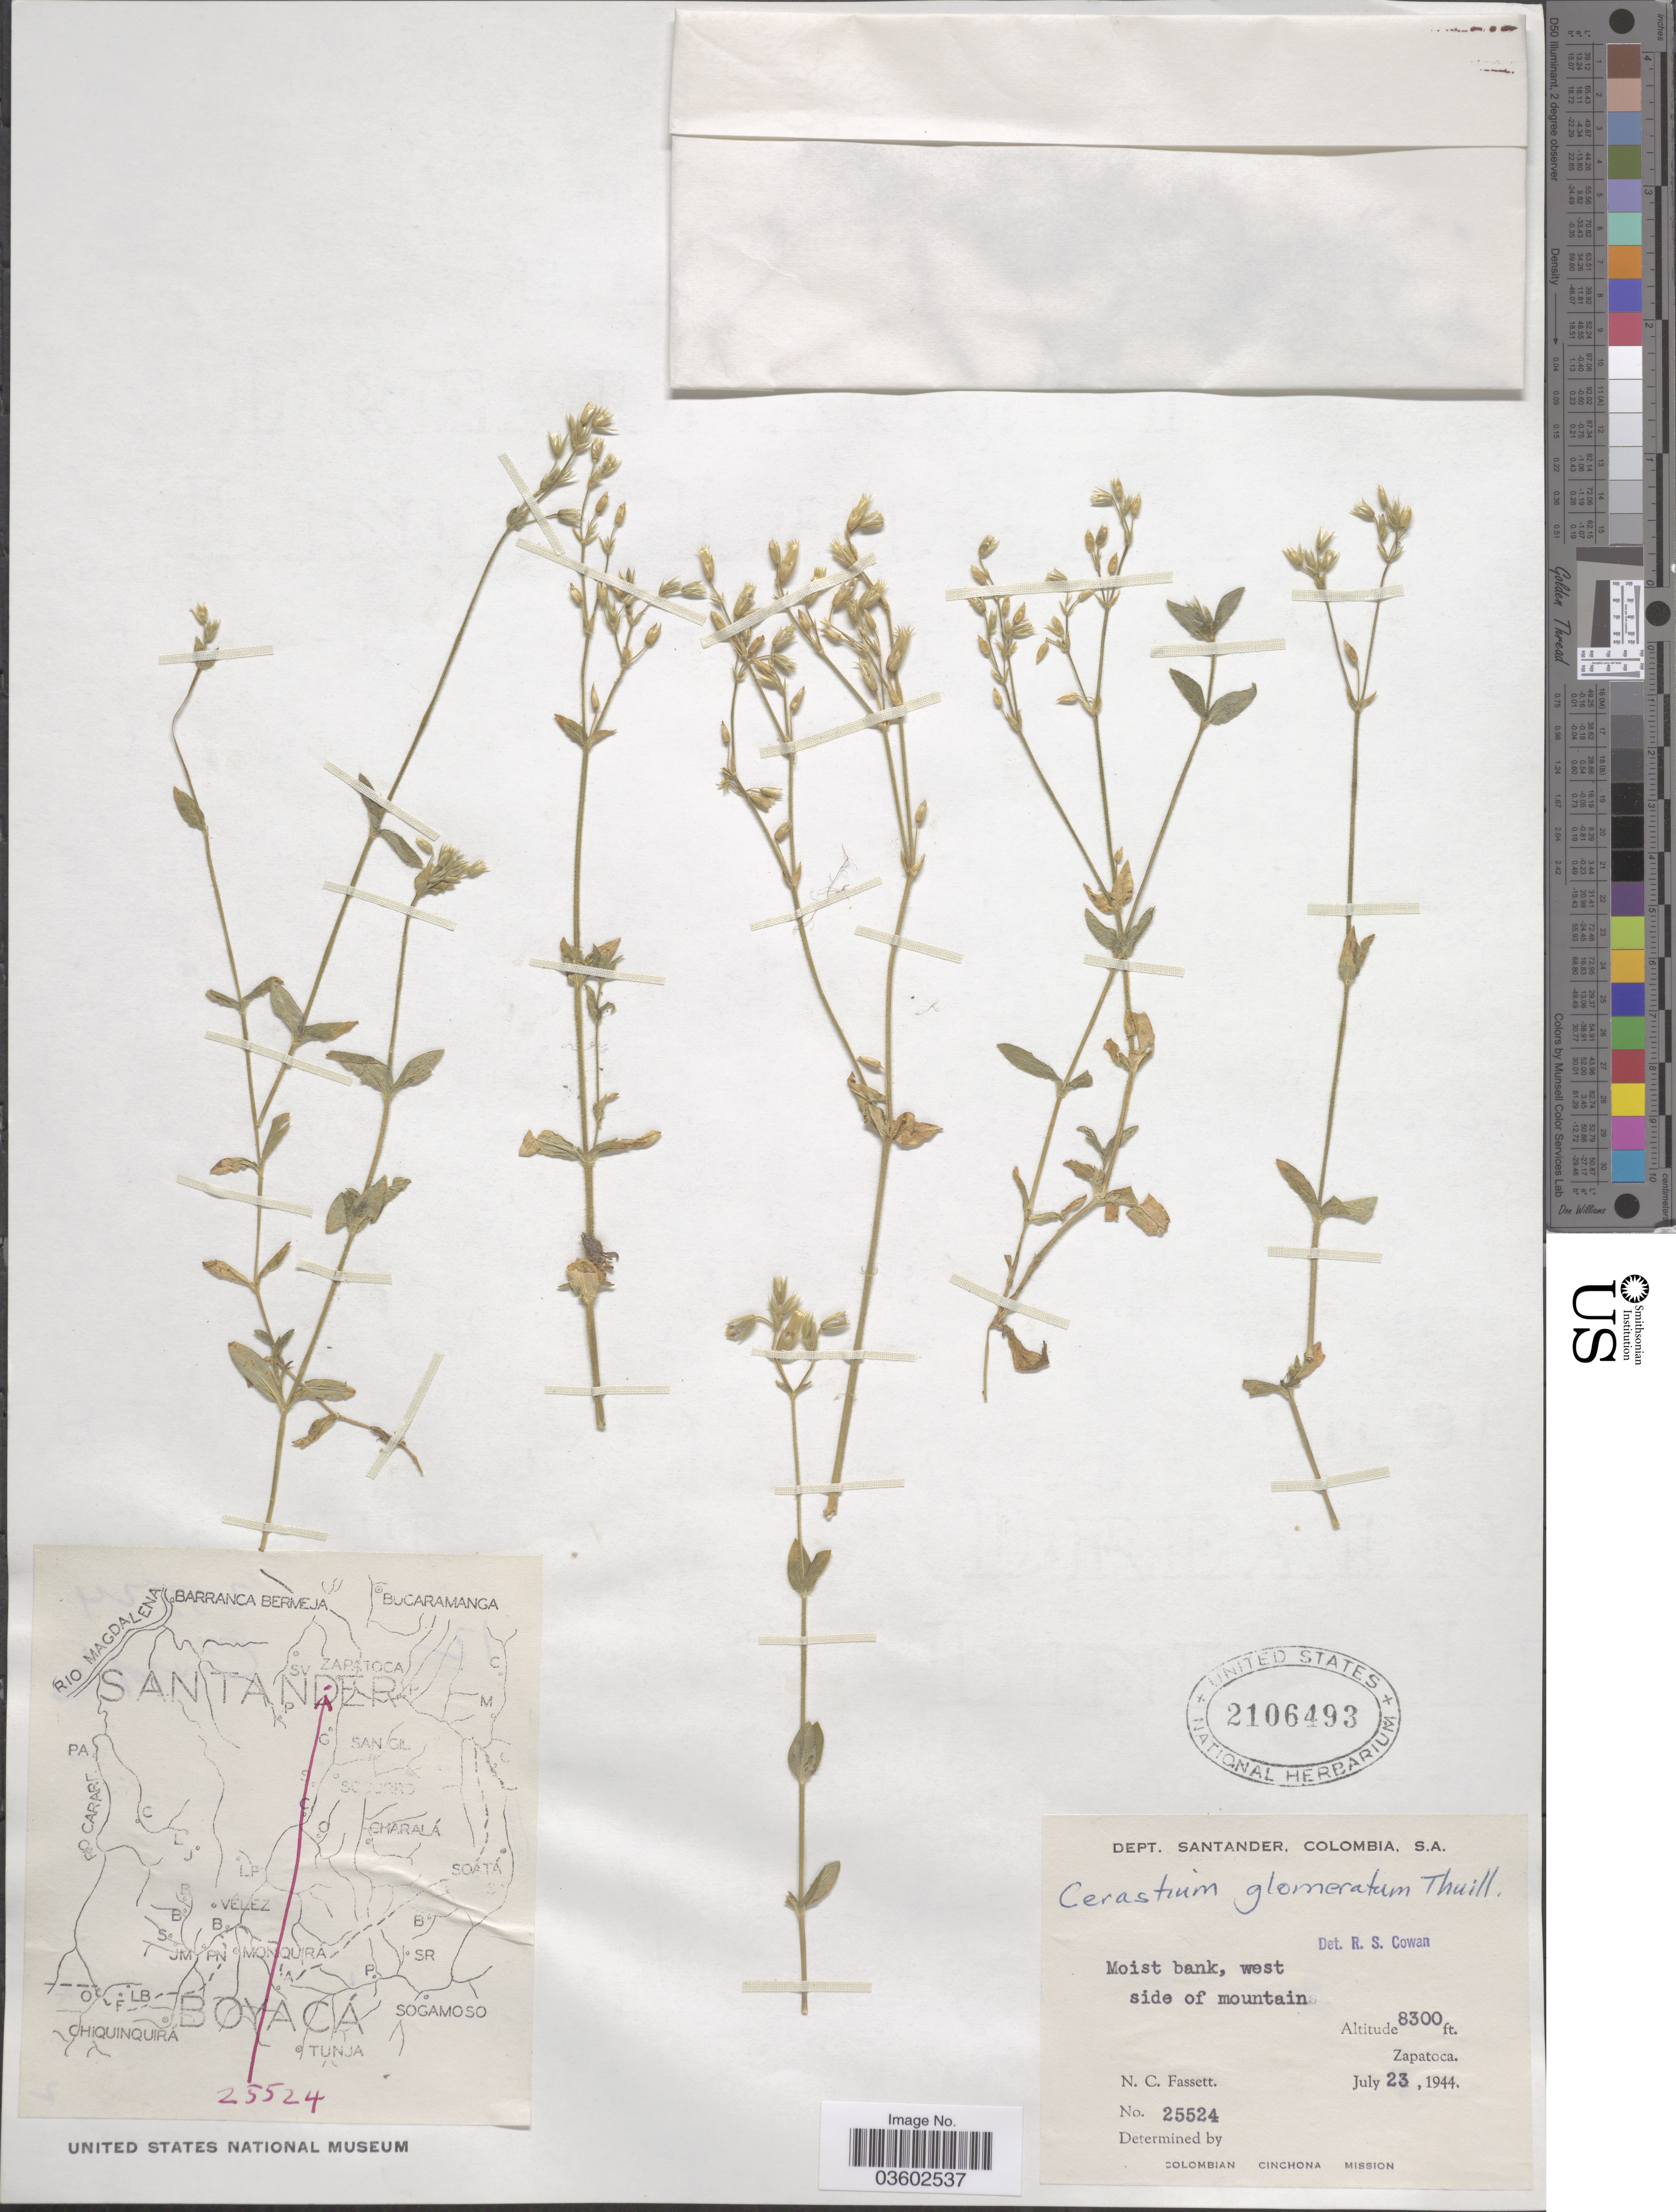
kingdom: Plantae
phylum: Tracheophyta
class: Magnoliopsida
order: Caryophyllales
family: Caryophyllaceae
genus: Cerastium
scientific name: Cerastium glomeratum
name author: Thuill.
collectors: N. C. Fassett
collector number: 25524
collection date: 1944-07-23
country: Colombia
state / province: Santander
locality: Dept. Santander. Moist bank, west side of mountain. Zapatoca.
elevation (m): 2530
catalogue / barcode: US 2106493